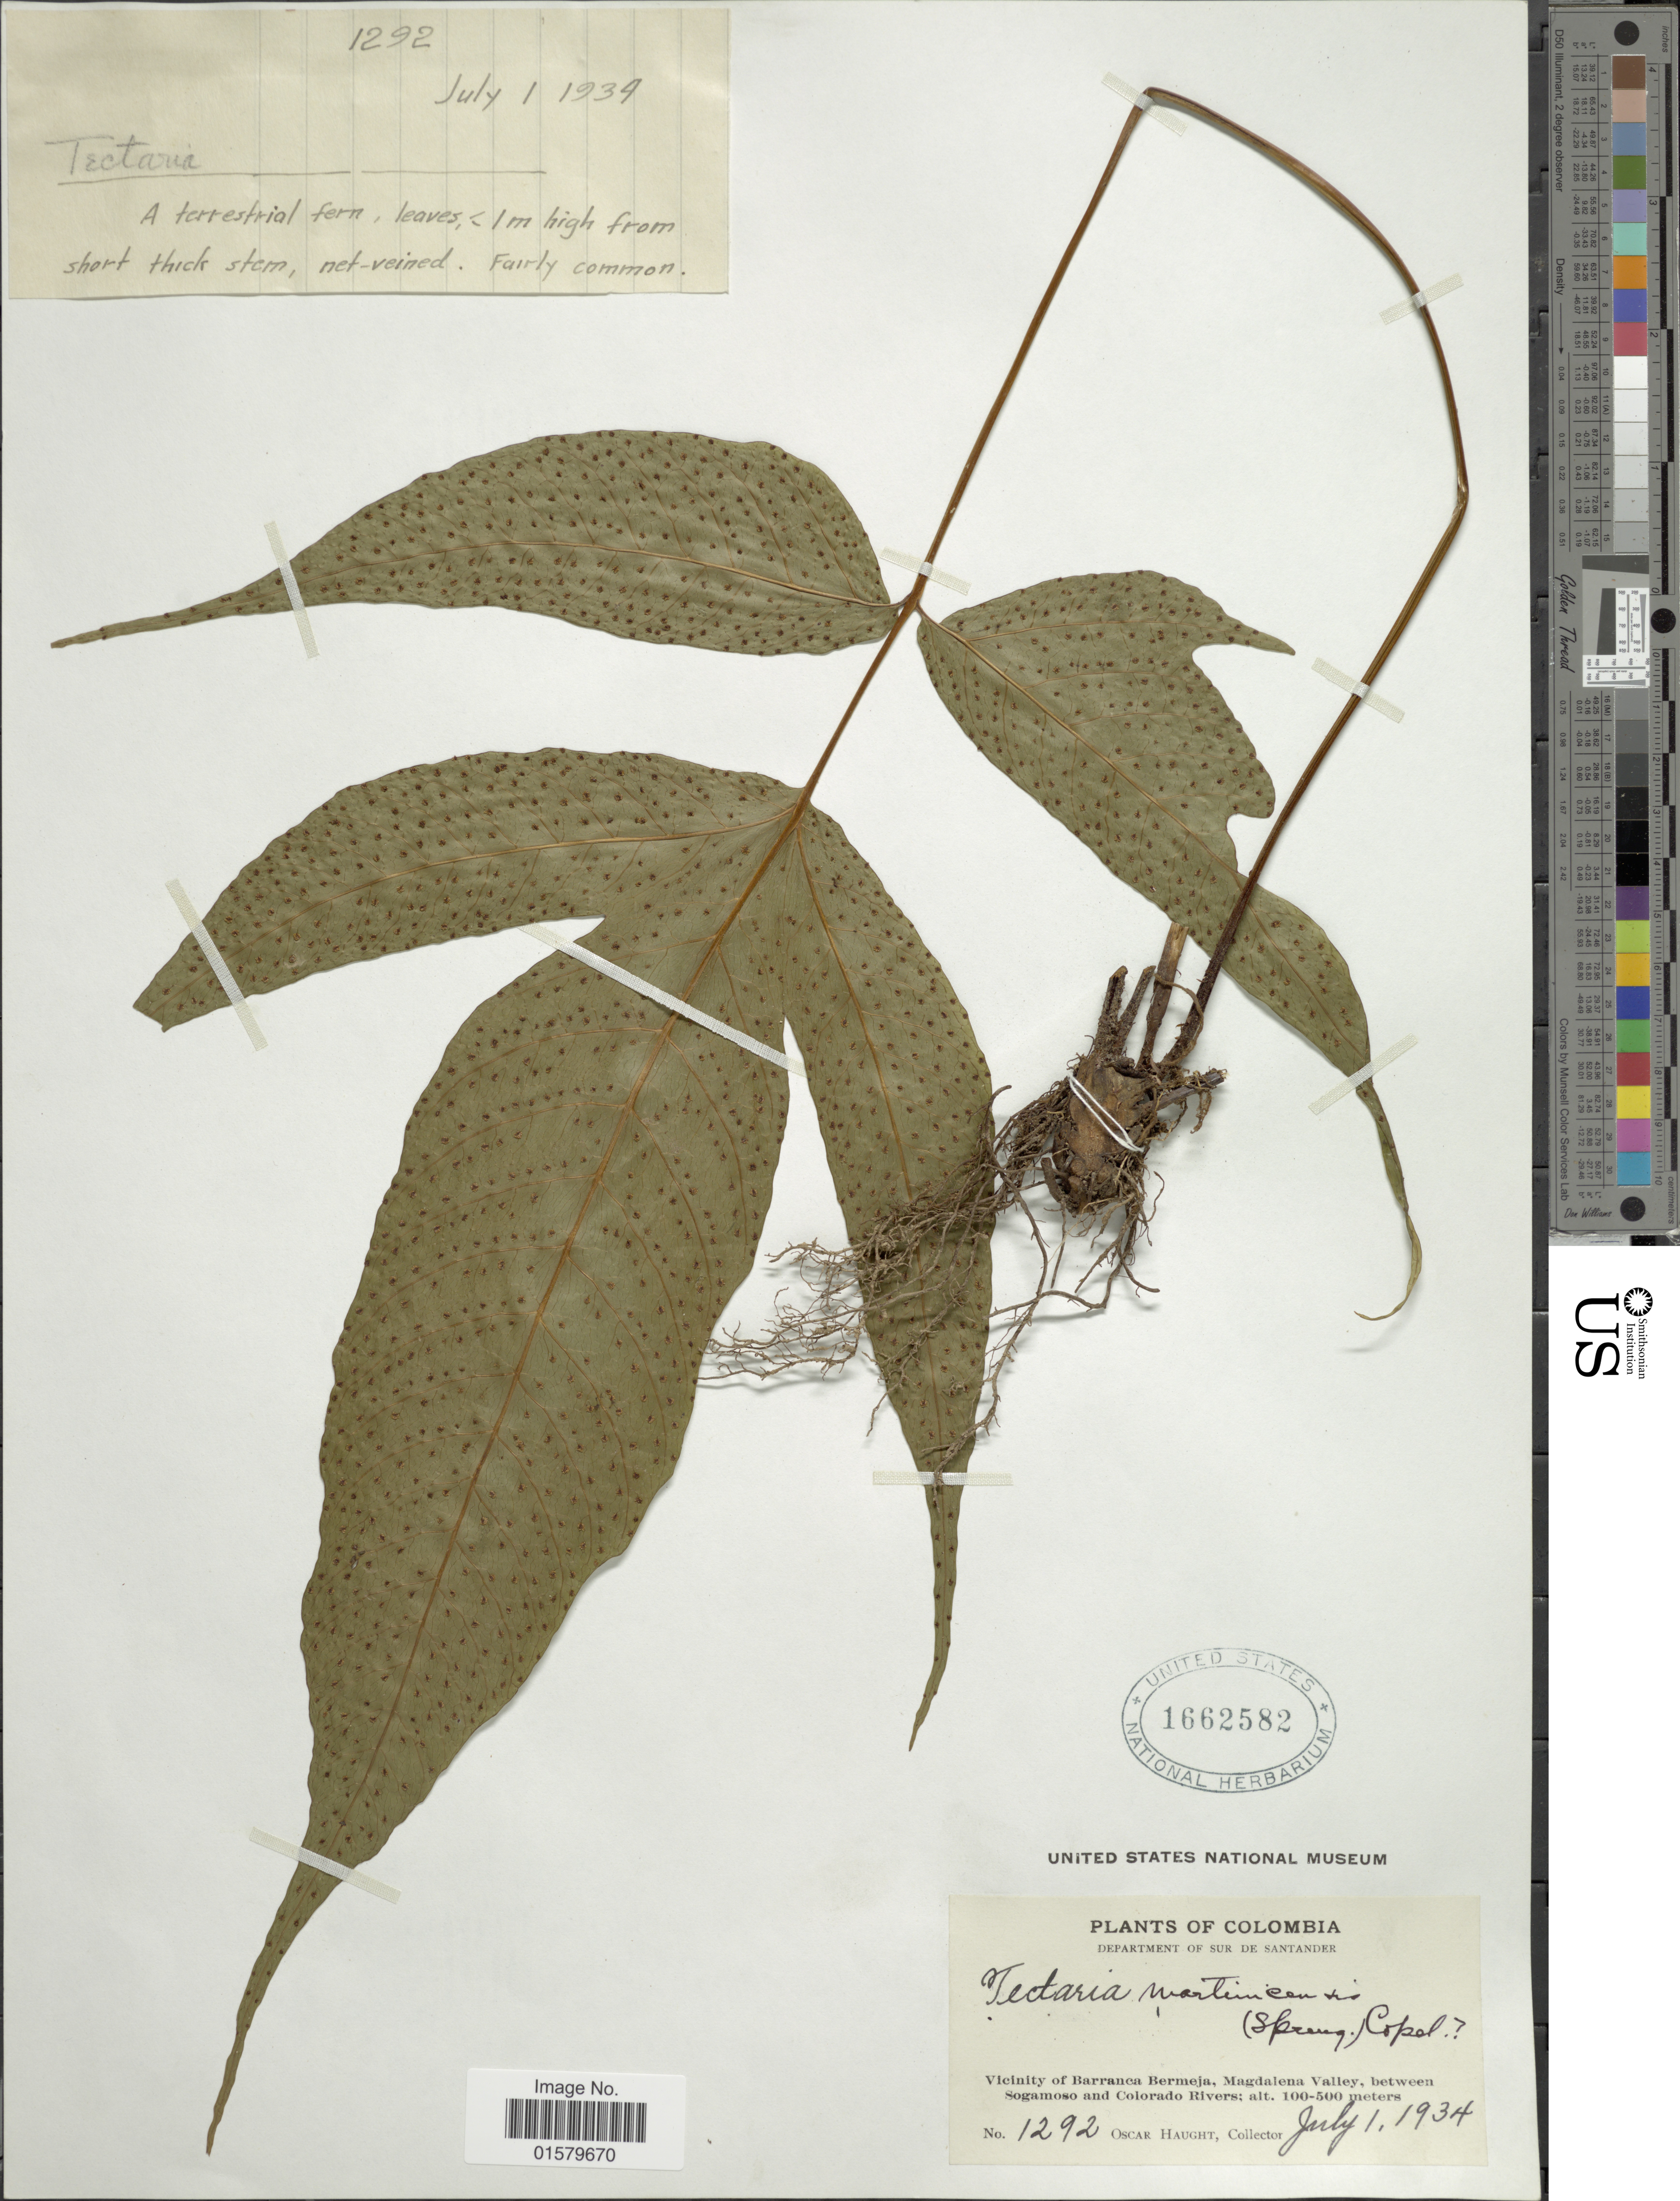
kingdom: Plantae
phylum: Tracheophyta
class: Polypodiopsida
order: Polypodiales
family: Tectariaceae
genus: Tectaria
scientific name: Tectaria incisa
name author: Cav.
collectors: O. L. Haught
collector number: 1292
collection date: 1934-07-01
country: Colombia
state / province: Santander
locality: Vicinity of Barranca Bermeja, Magdalena Valley, between Sogamoso and Colorado Rivers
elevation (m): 100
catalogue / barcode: US 1662582